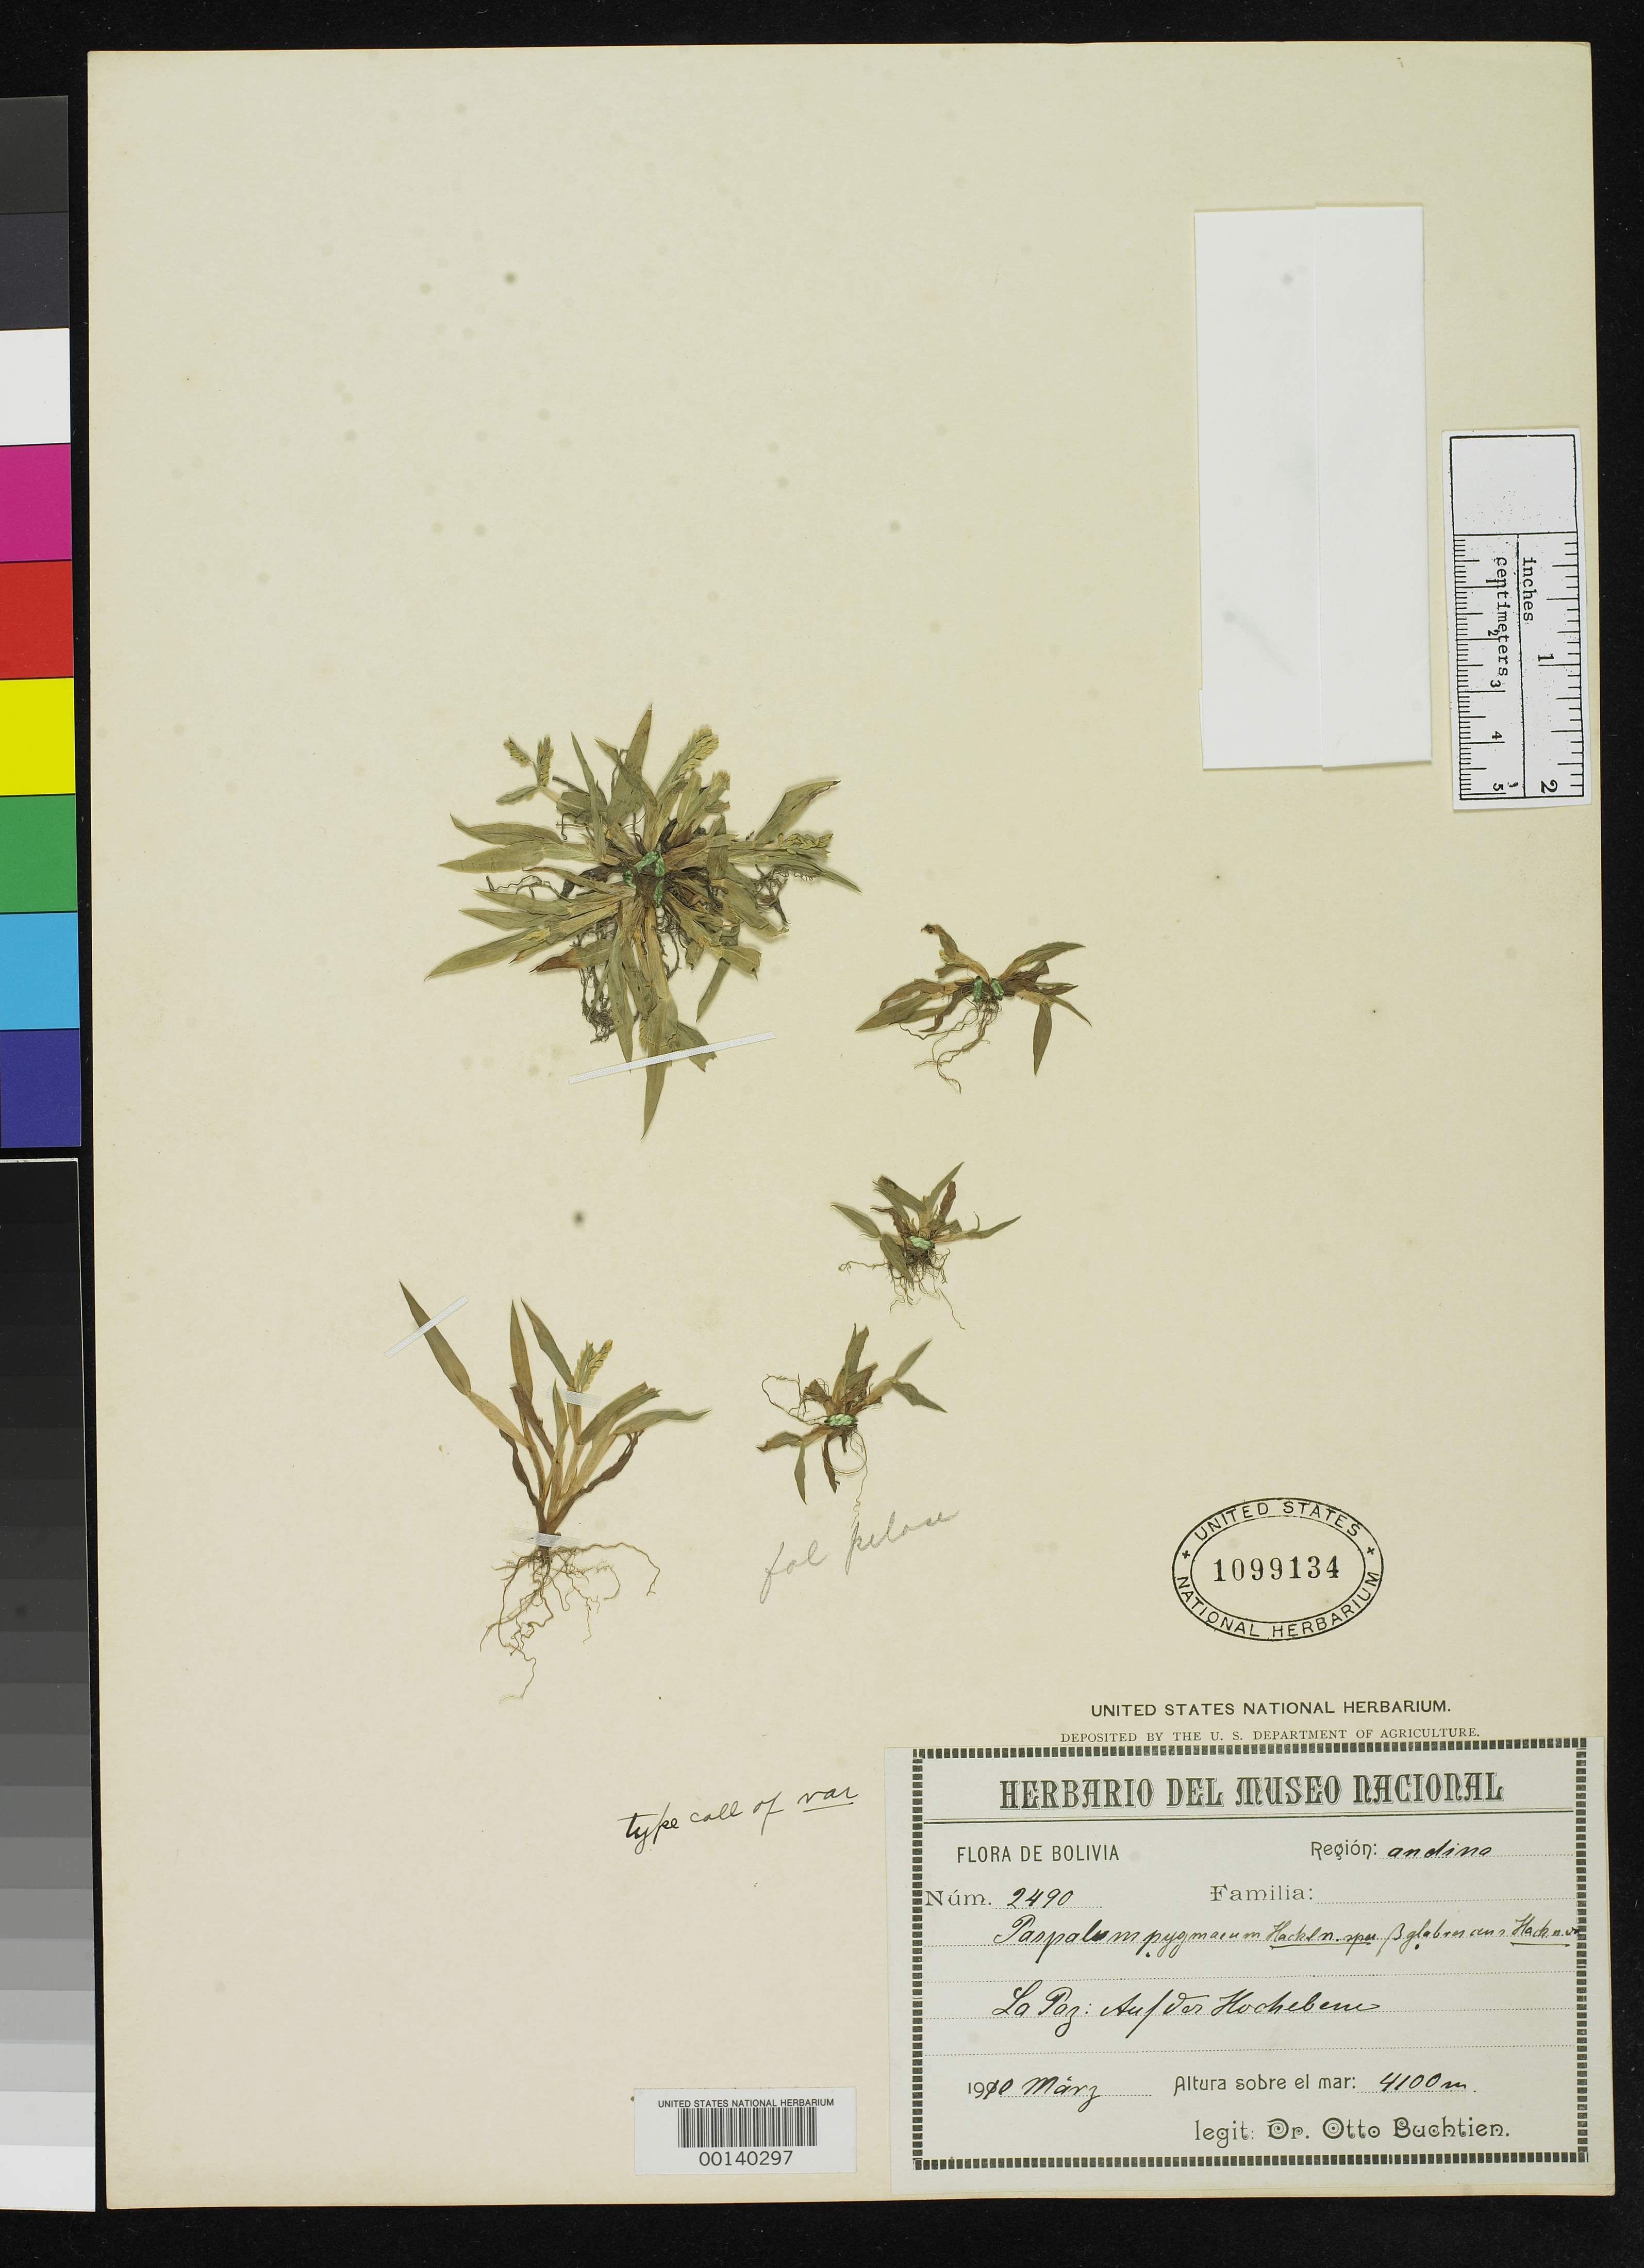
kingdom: Plantae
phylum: Tracheophyta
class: Liliopsida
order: Poales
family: Poaceae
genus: Paspalum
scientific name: Paspalum pygmaeum var. glabrescens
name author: Hack.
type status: Isotype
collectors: O. Buchtien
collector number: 2490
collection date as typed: Mar 1910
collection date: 1910-03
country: Bolivia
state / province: La Paz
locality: Hocheberre.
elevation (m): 4100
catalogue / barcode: US 1099134